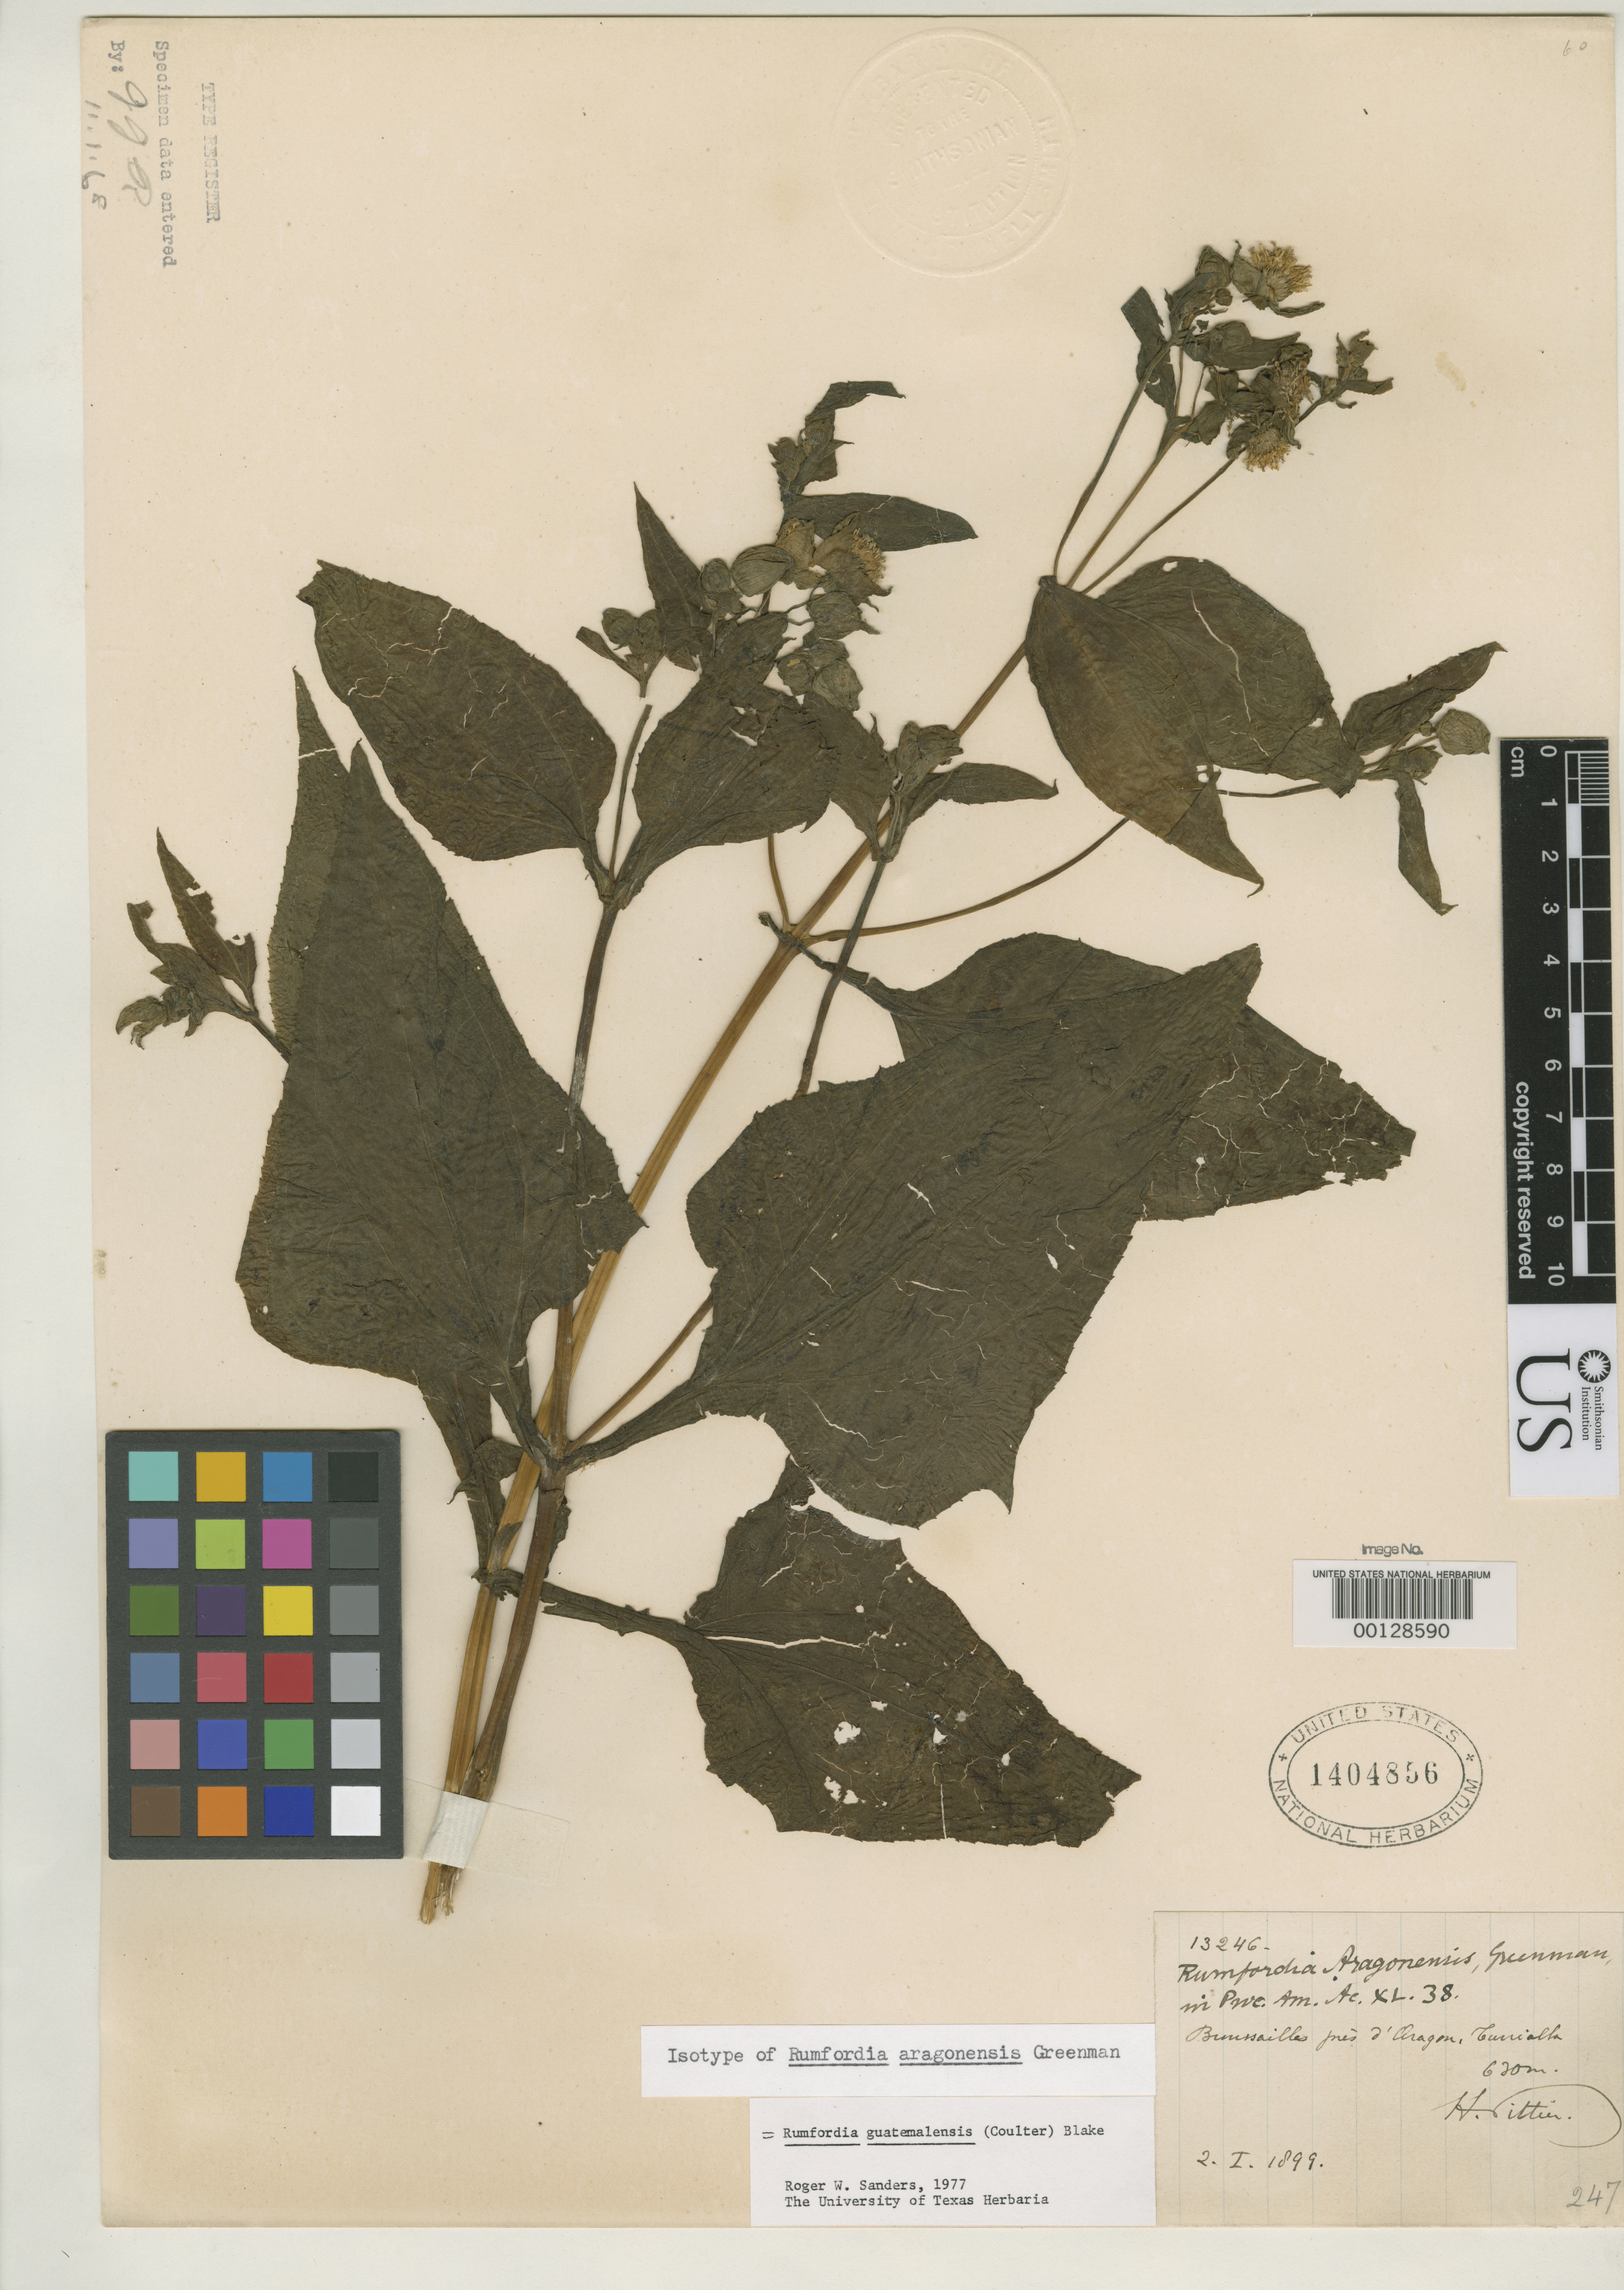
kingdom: Plantae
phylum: Tracheophyta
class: Magnoliopsida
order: Asterales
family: Asteraceae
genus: Rumfordia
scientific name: Rumfordia aragonensis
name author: Greenm.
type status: Isotype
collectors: H. F. Pittier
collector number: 13246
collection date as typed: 02 Jan 1899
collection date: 1899-01-02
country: Costa Rica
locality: Turrialba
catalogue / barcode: US 1404856